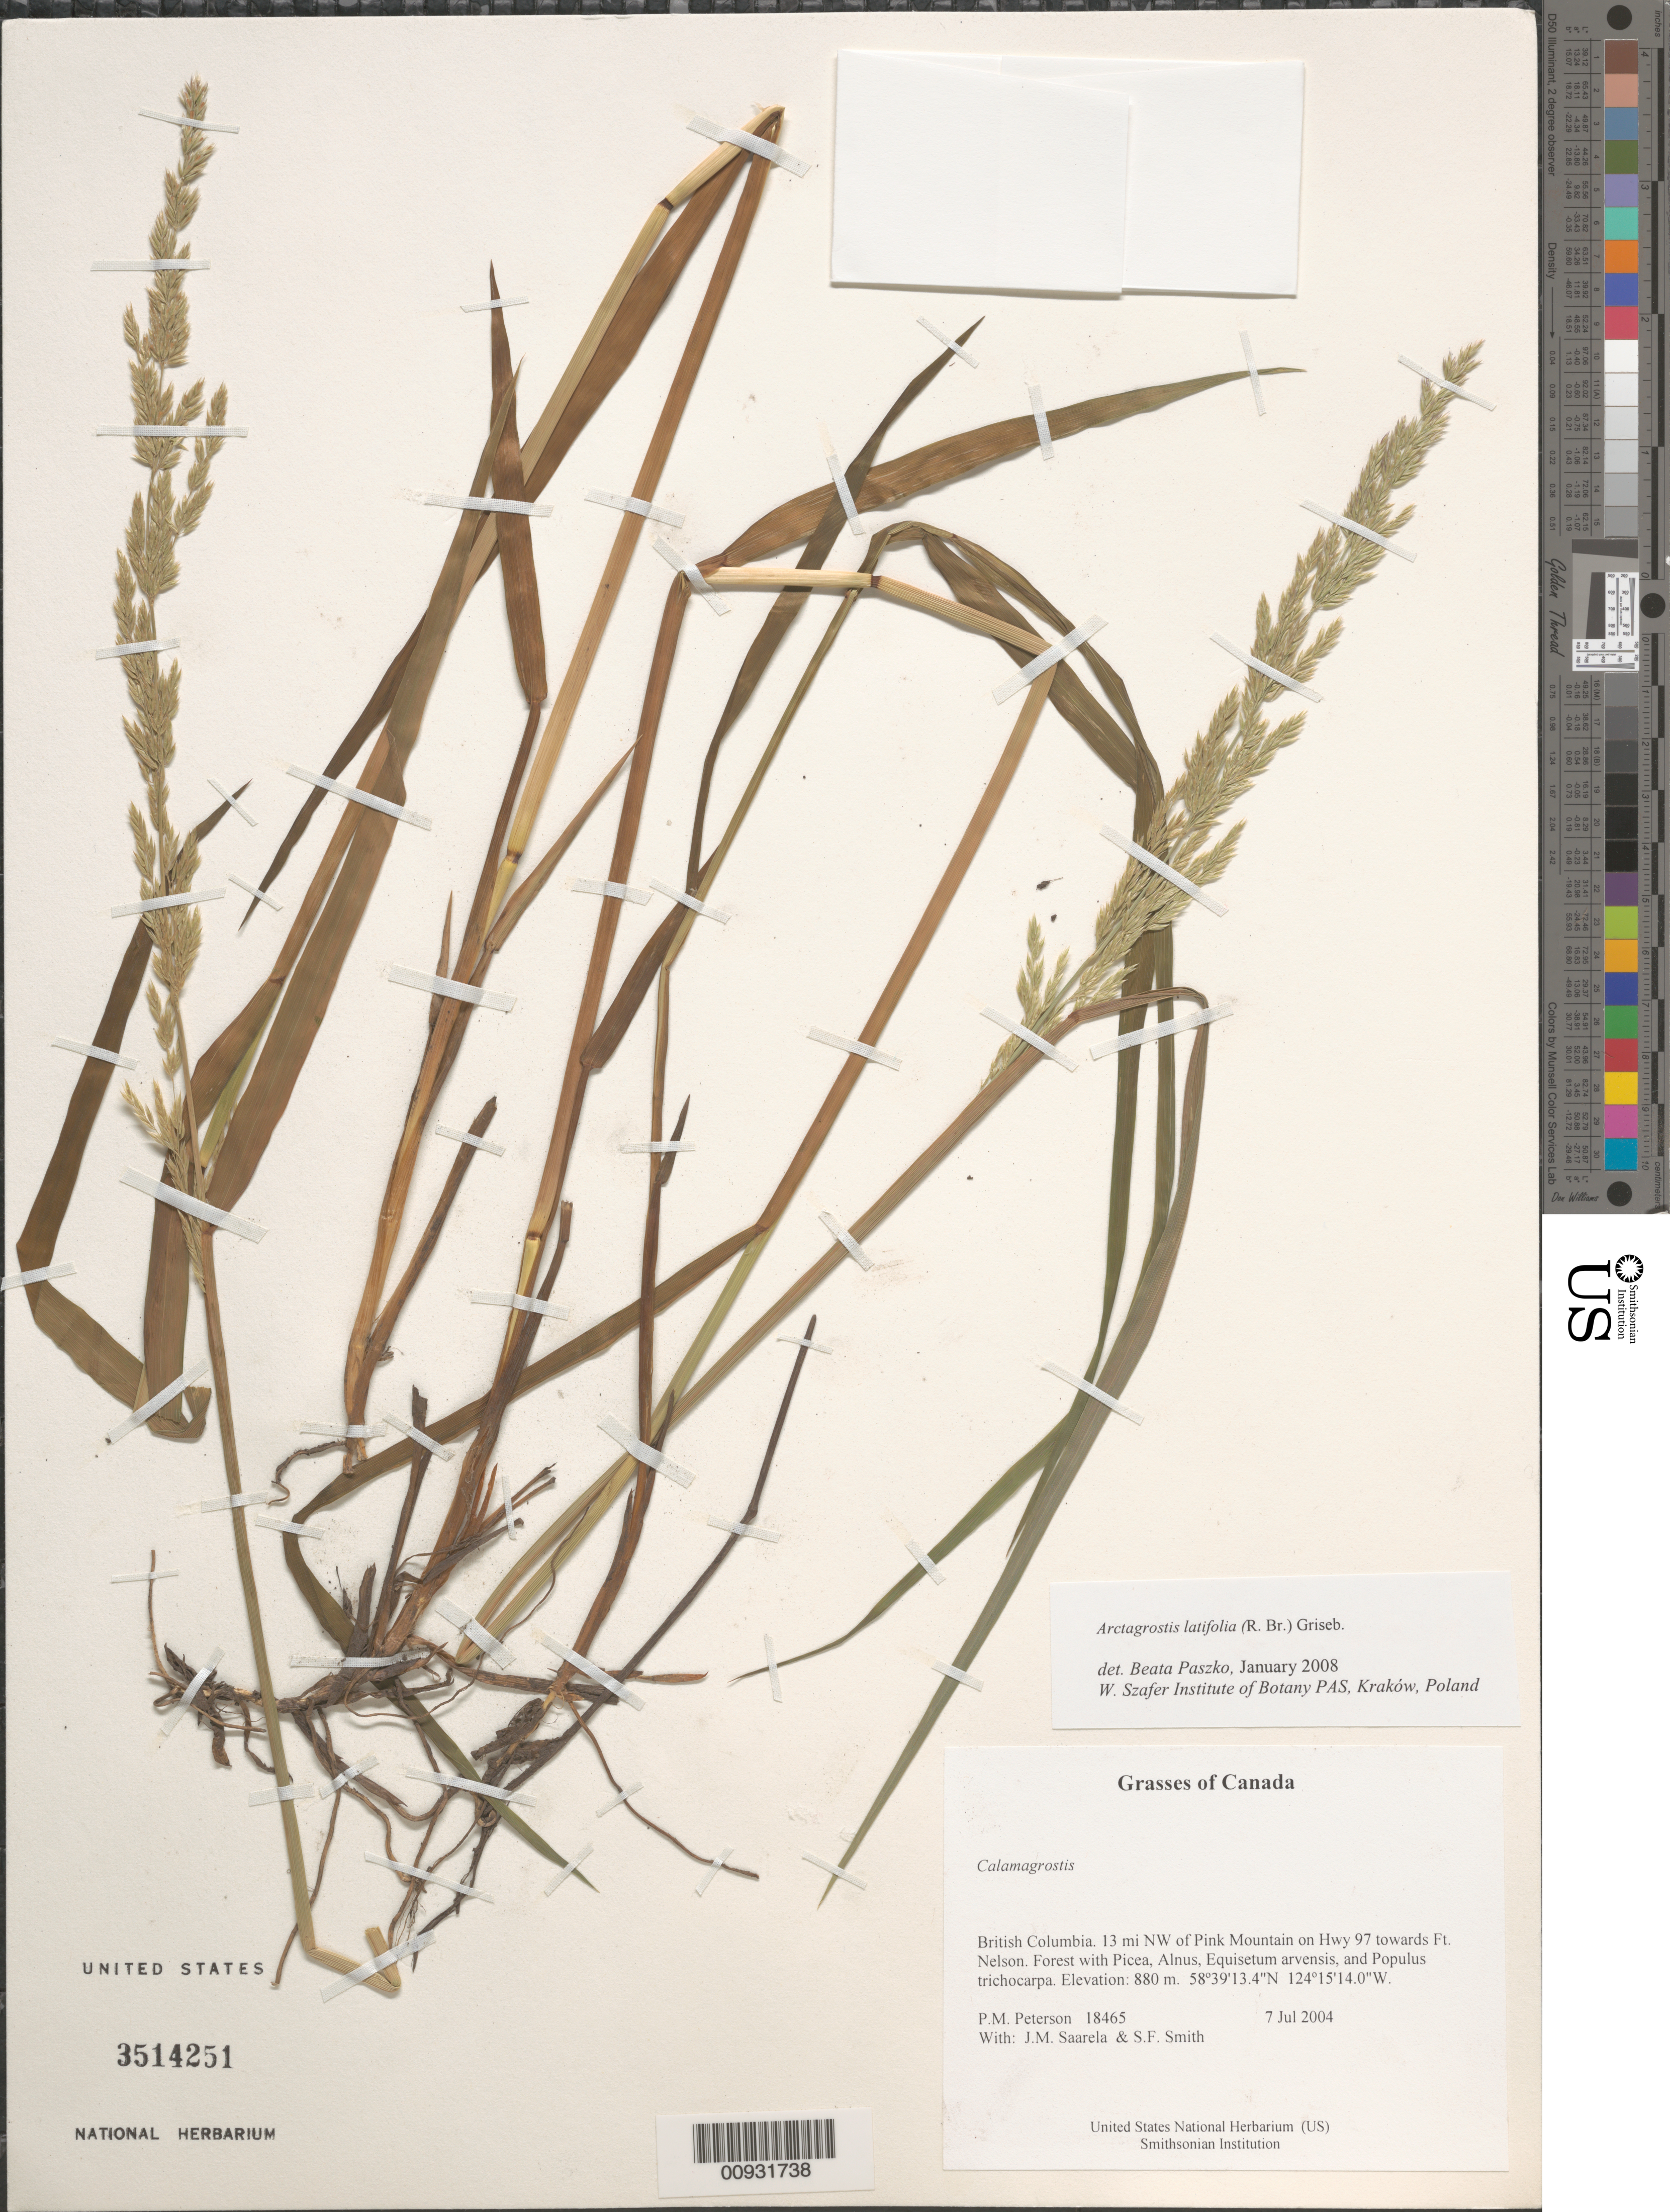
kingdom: Plantae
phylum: Tracheophyta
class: Liliopsida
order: Poales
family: Poaceae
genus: Arctagrostis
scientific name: Arctagrostis latifolia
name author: (R. Br.) Griseb.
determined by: Paszko, B.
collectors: P. M. Peterson, J. Saarela & S.F. Smith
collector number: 18465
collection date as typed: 07 Jul 2004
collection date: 2004-07-07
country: Canada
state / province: British Columbia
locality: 13 mi NW of Pink Mountain on Hwy 97 towards Ft. Nelson. Forest with Picea, Alnus, Equisetum arvensis, and Populus trichocarpa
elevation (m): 880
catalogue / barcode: US 3514251